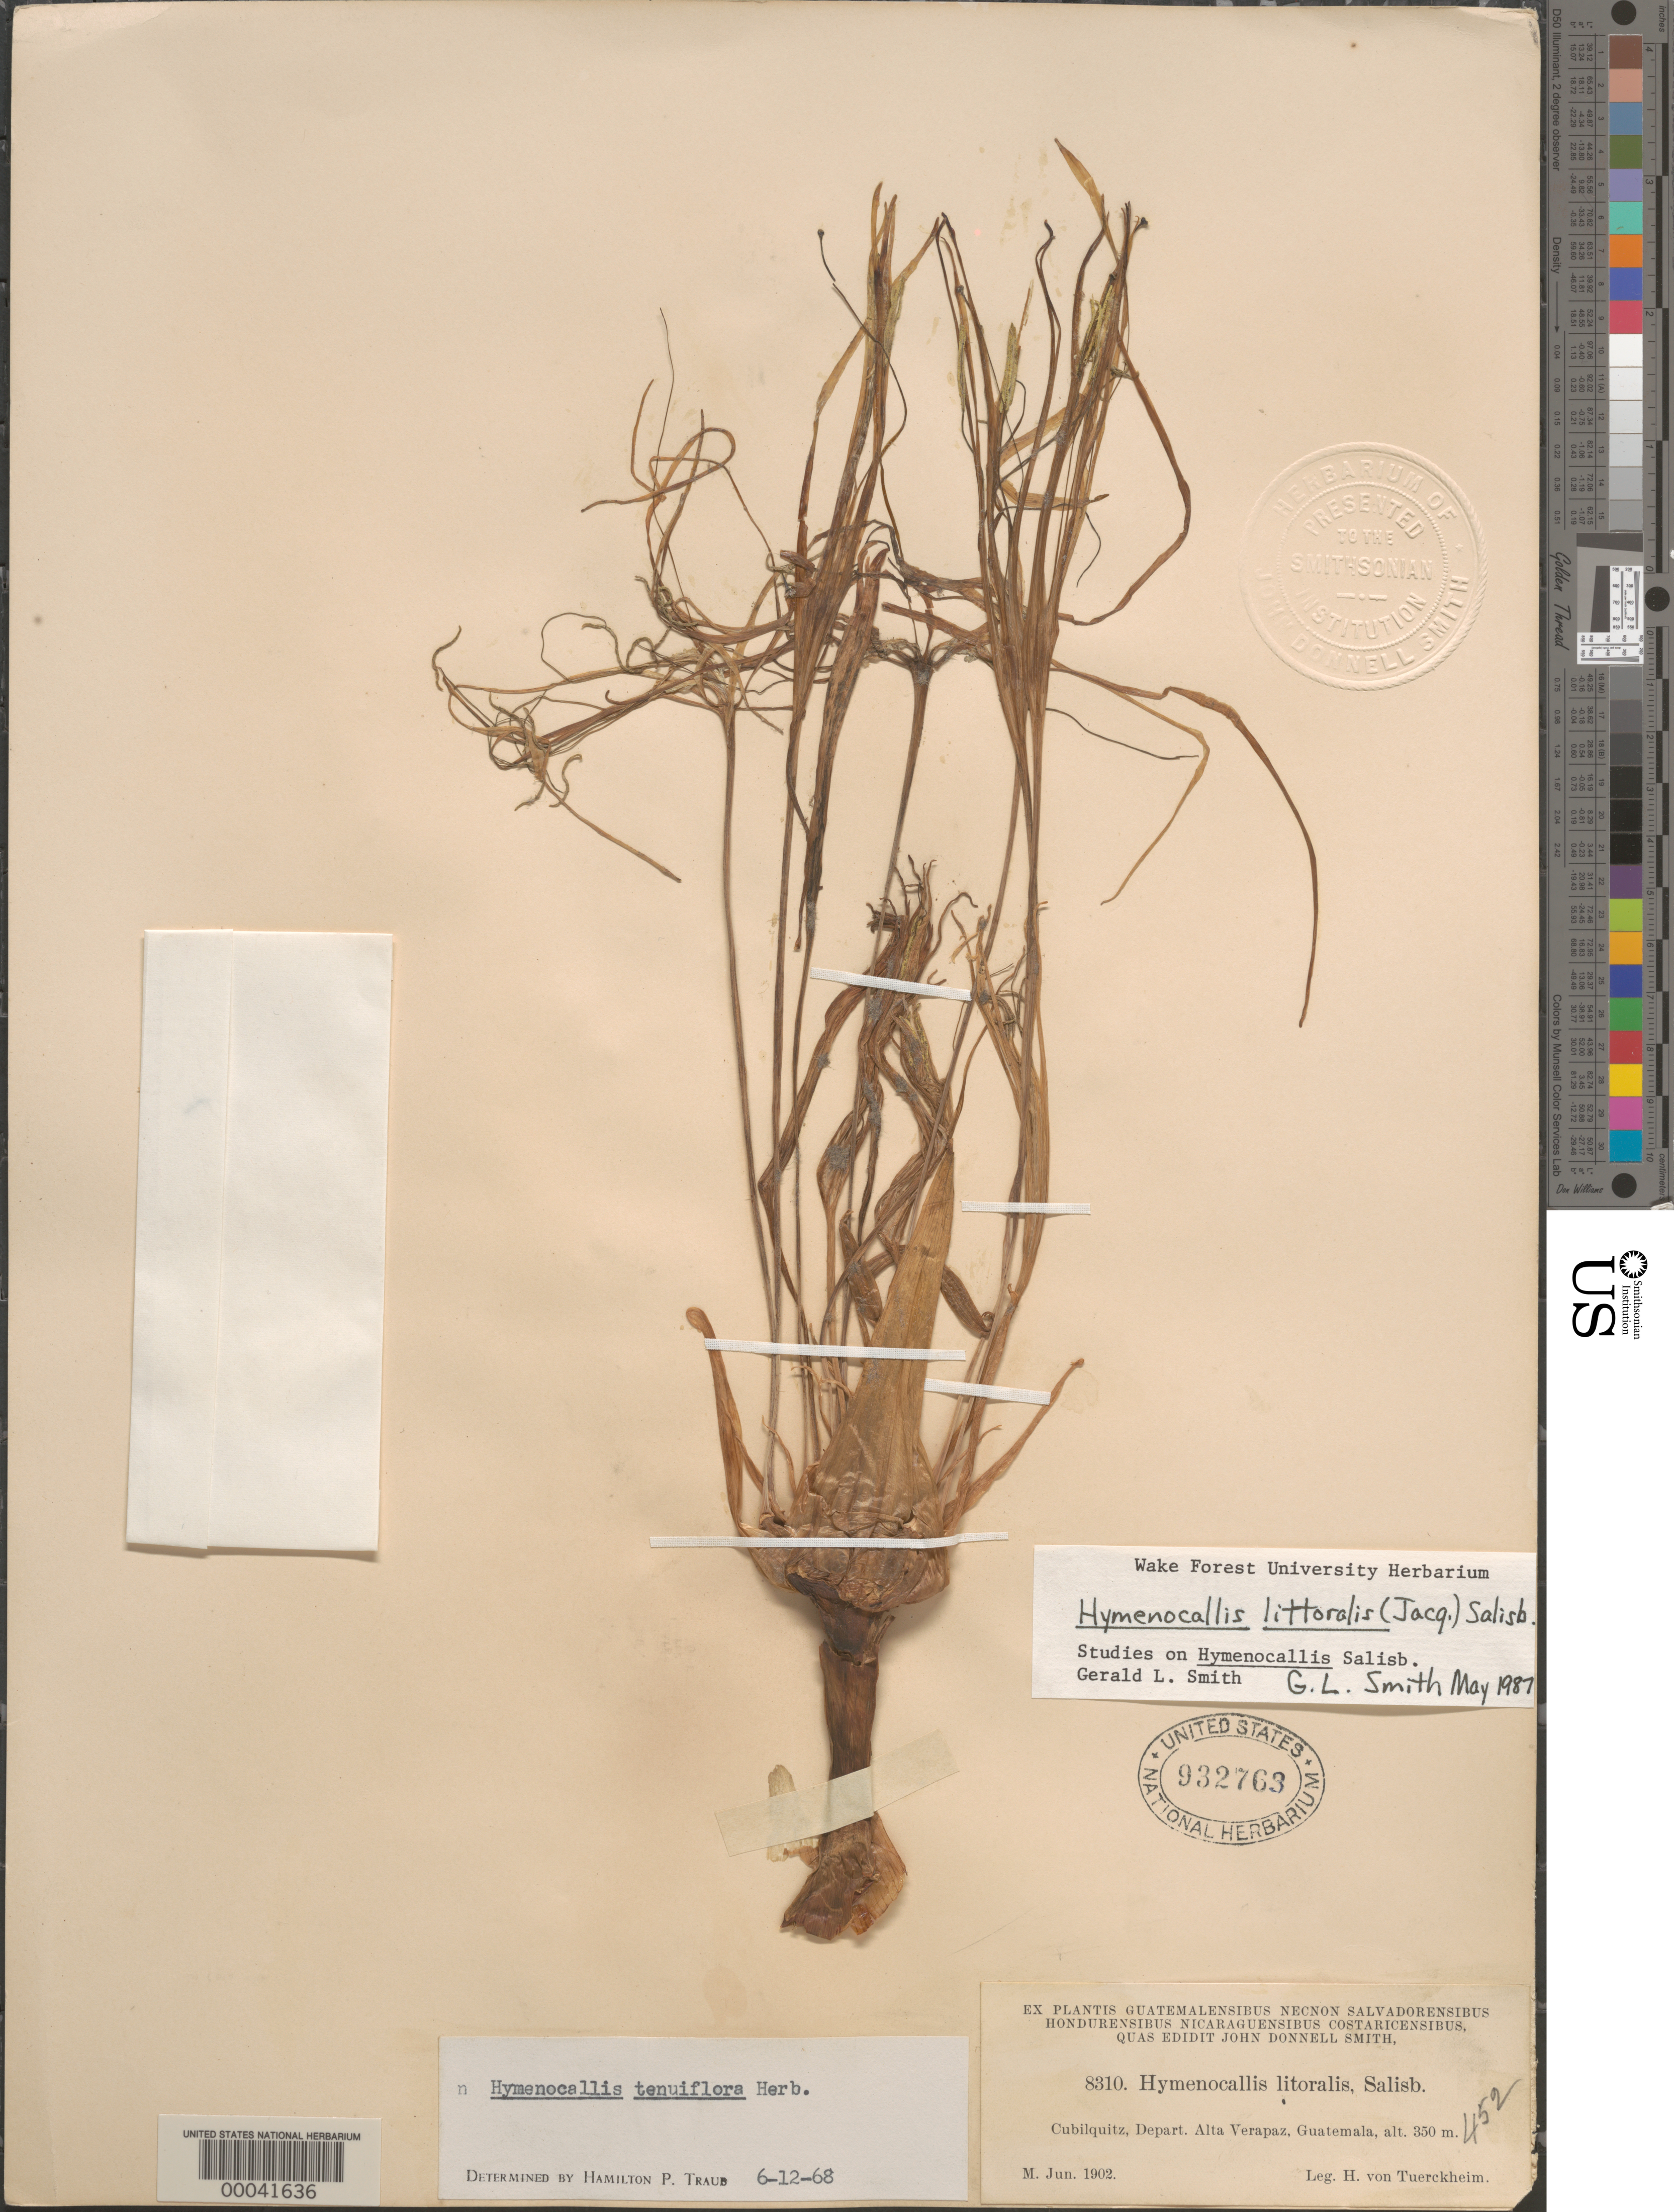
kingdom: Plantae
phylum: Tracheophyta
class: Liliopsida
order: Asparagales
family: Amaryllidaceae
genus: Hymenocallis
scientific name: Hymenocallis littoralis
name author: (Jacq.) Salisb.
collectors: H. von Türckheim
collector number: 8310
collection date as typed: Jun 1902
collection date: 1902-06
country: Guatemala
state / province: Alta Verapaz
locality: Cubilquitz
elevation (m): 350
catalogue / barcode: US 932763